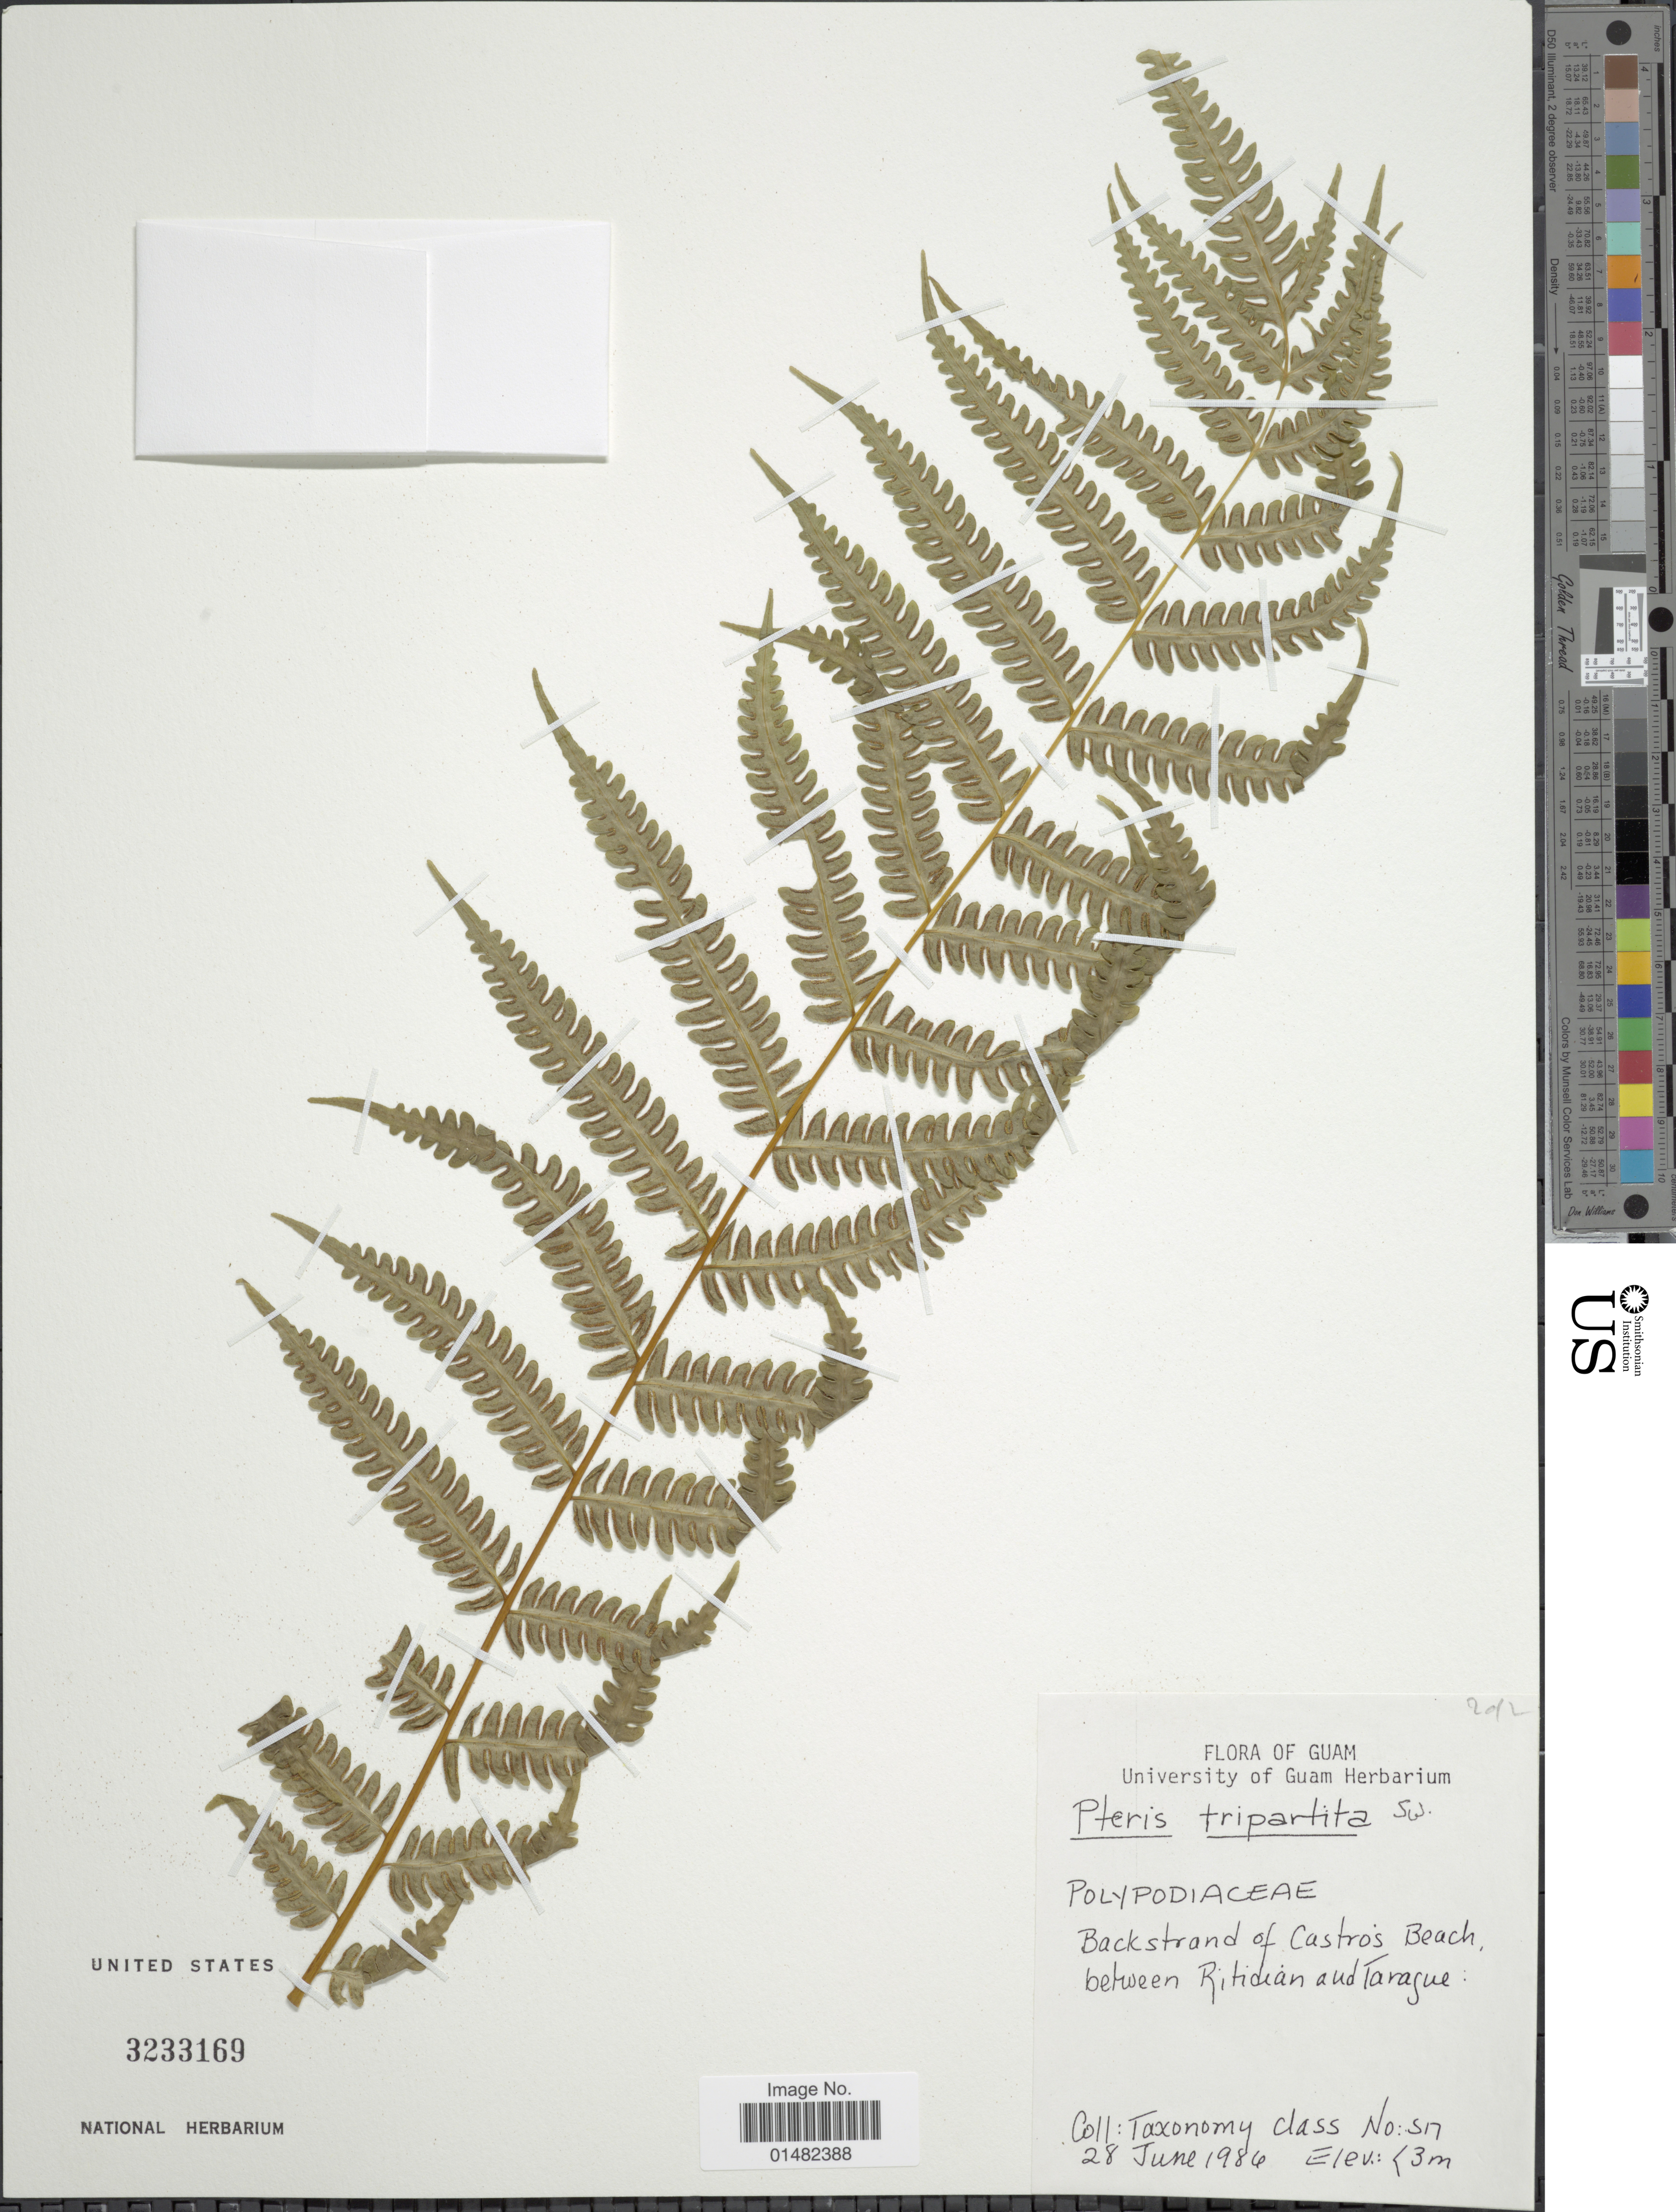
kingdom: Plantae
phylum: Tracheophyta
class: Polypodiopsida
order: Polypodiales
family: Pteridaceae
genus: Pteris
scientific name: Pteris tripartita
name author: Sw.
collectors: Taxonomy class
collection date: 1986-06-28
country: Northern Mariana Islands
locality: Guam. Backstrand of Castros Beach, between Ritidian and Tarague [interpreted]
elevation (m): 3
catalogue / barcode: US 3233169